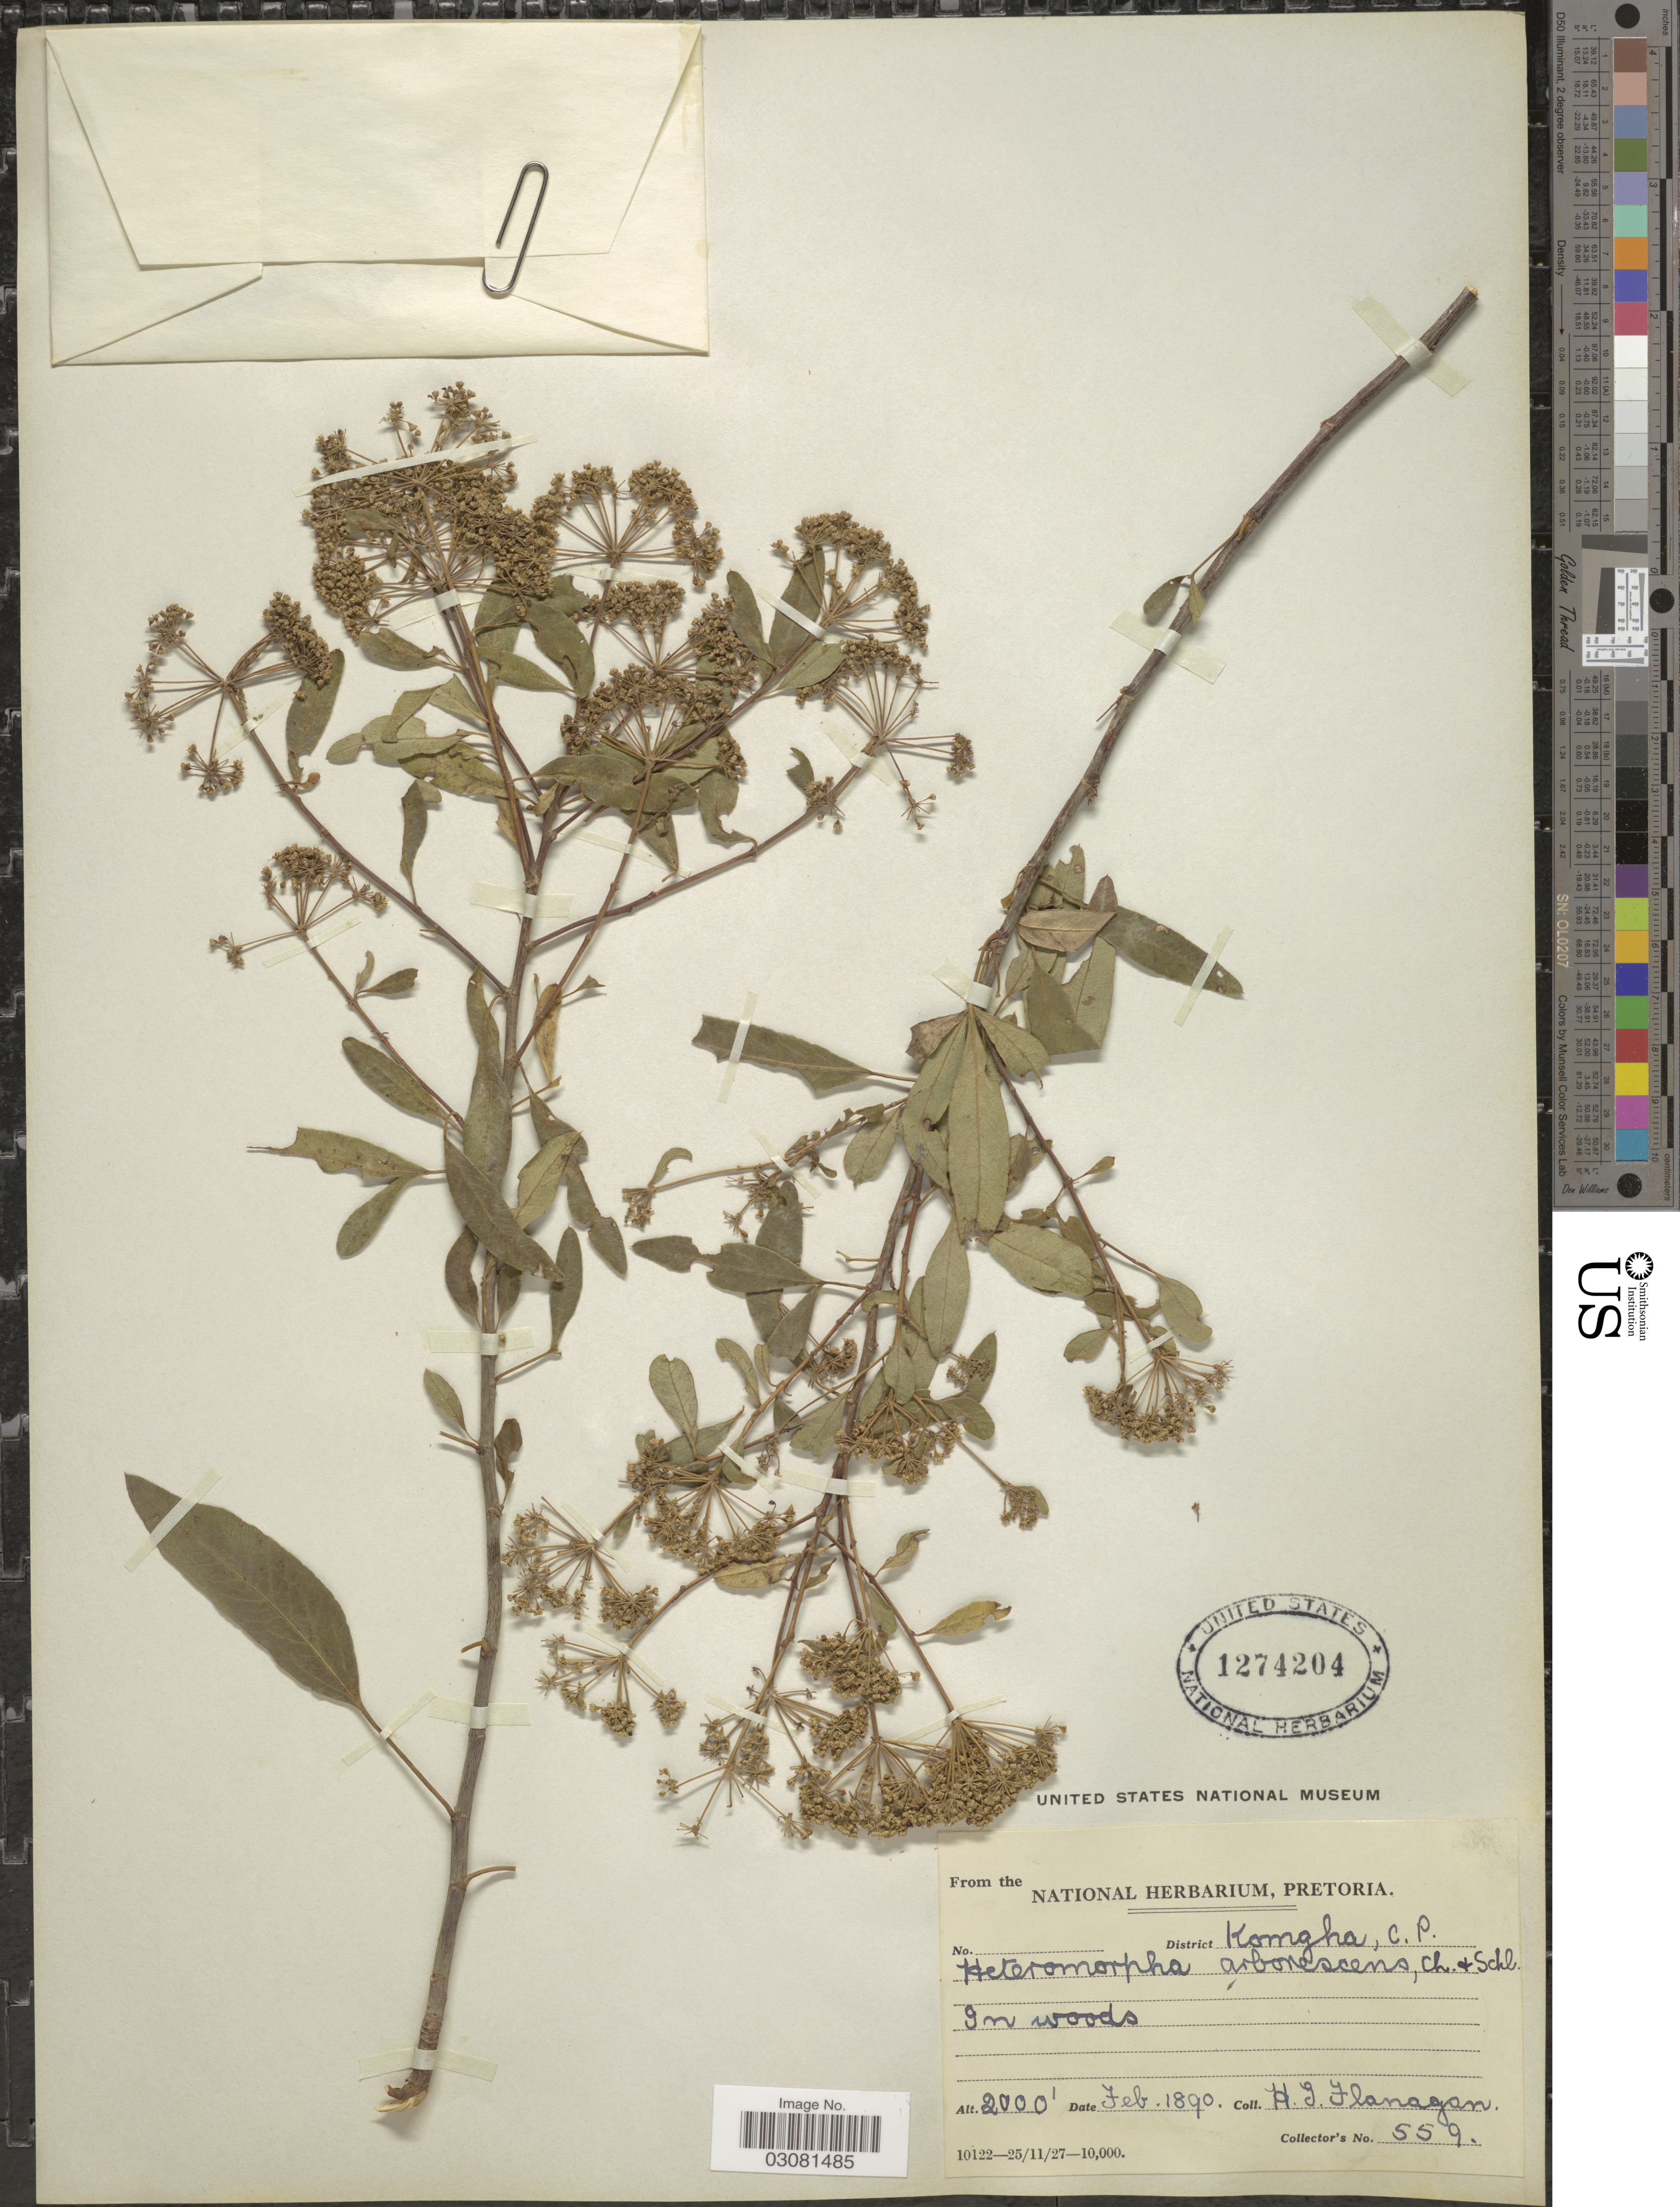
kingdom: Plantae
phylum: Tracheophyta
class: Magnoliopsida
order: Apiales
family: Apiaceae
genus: Heteromorpha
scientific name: Heteromorpha arborescens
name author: Cham. & Schltdl.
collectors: H. Flanagan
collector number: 559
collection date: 1890-02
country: South Africa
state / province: Eastern Cape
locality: District Komgha, C.P.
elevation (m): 610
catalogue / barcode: US 1274204